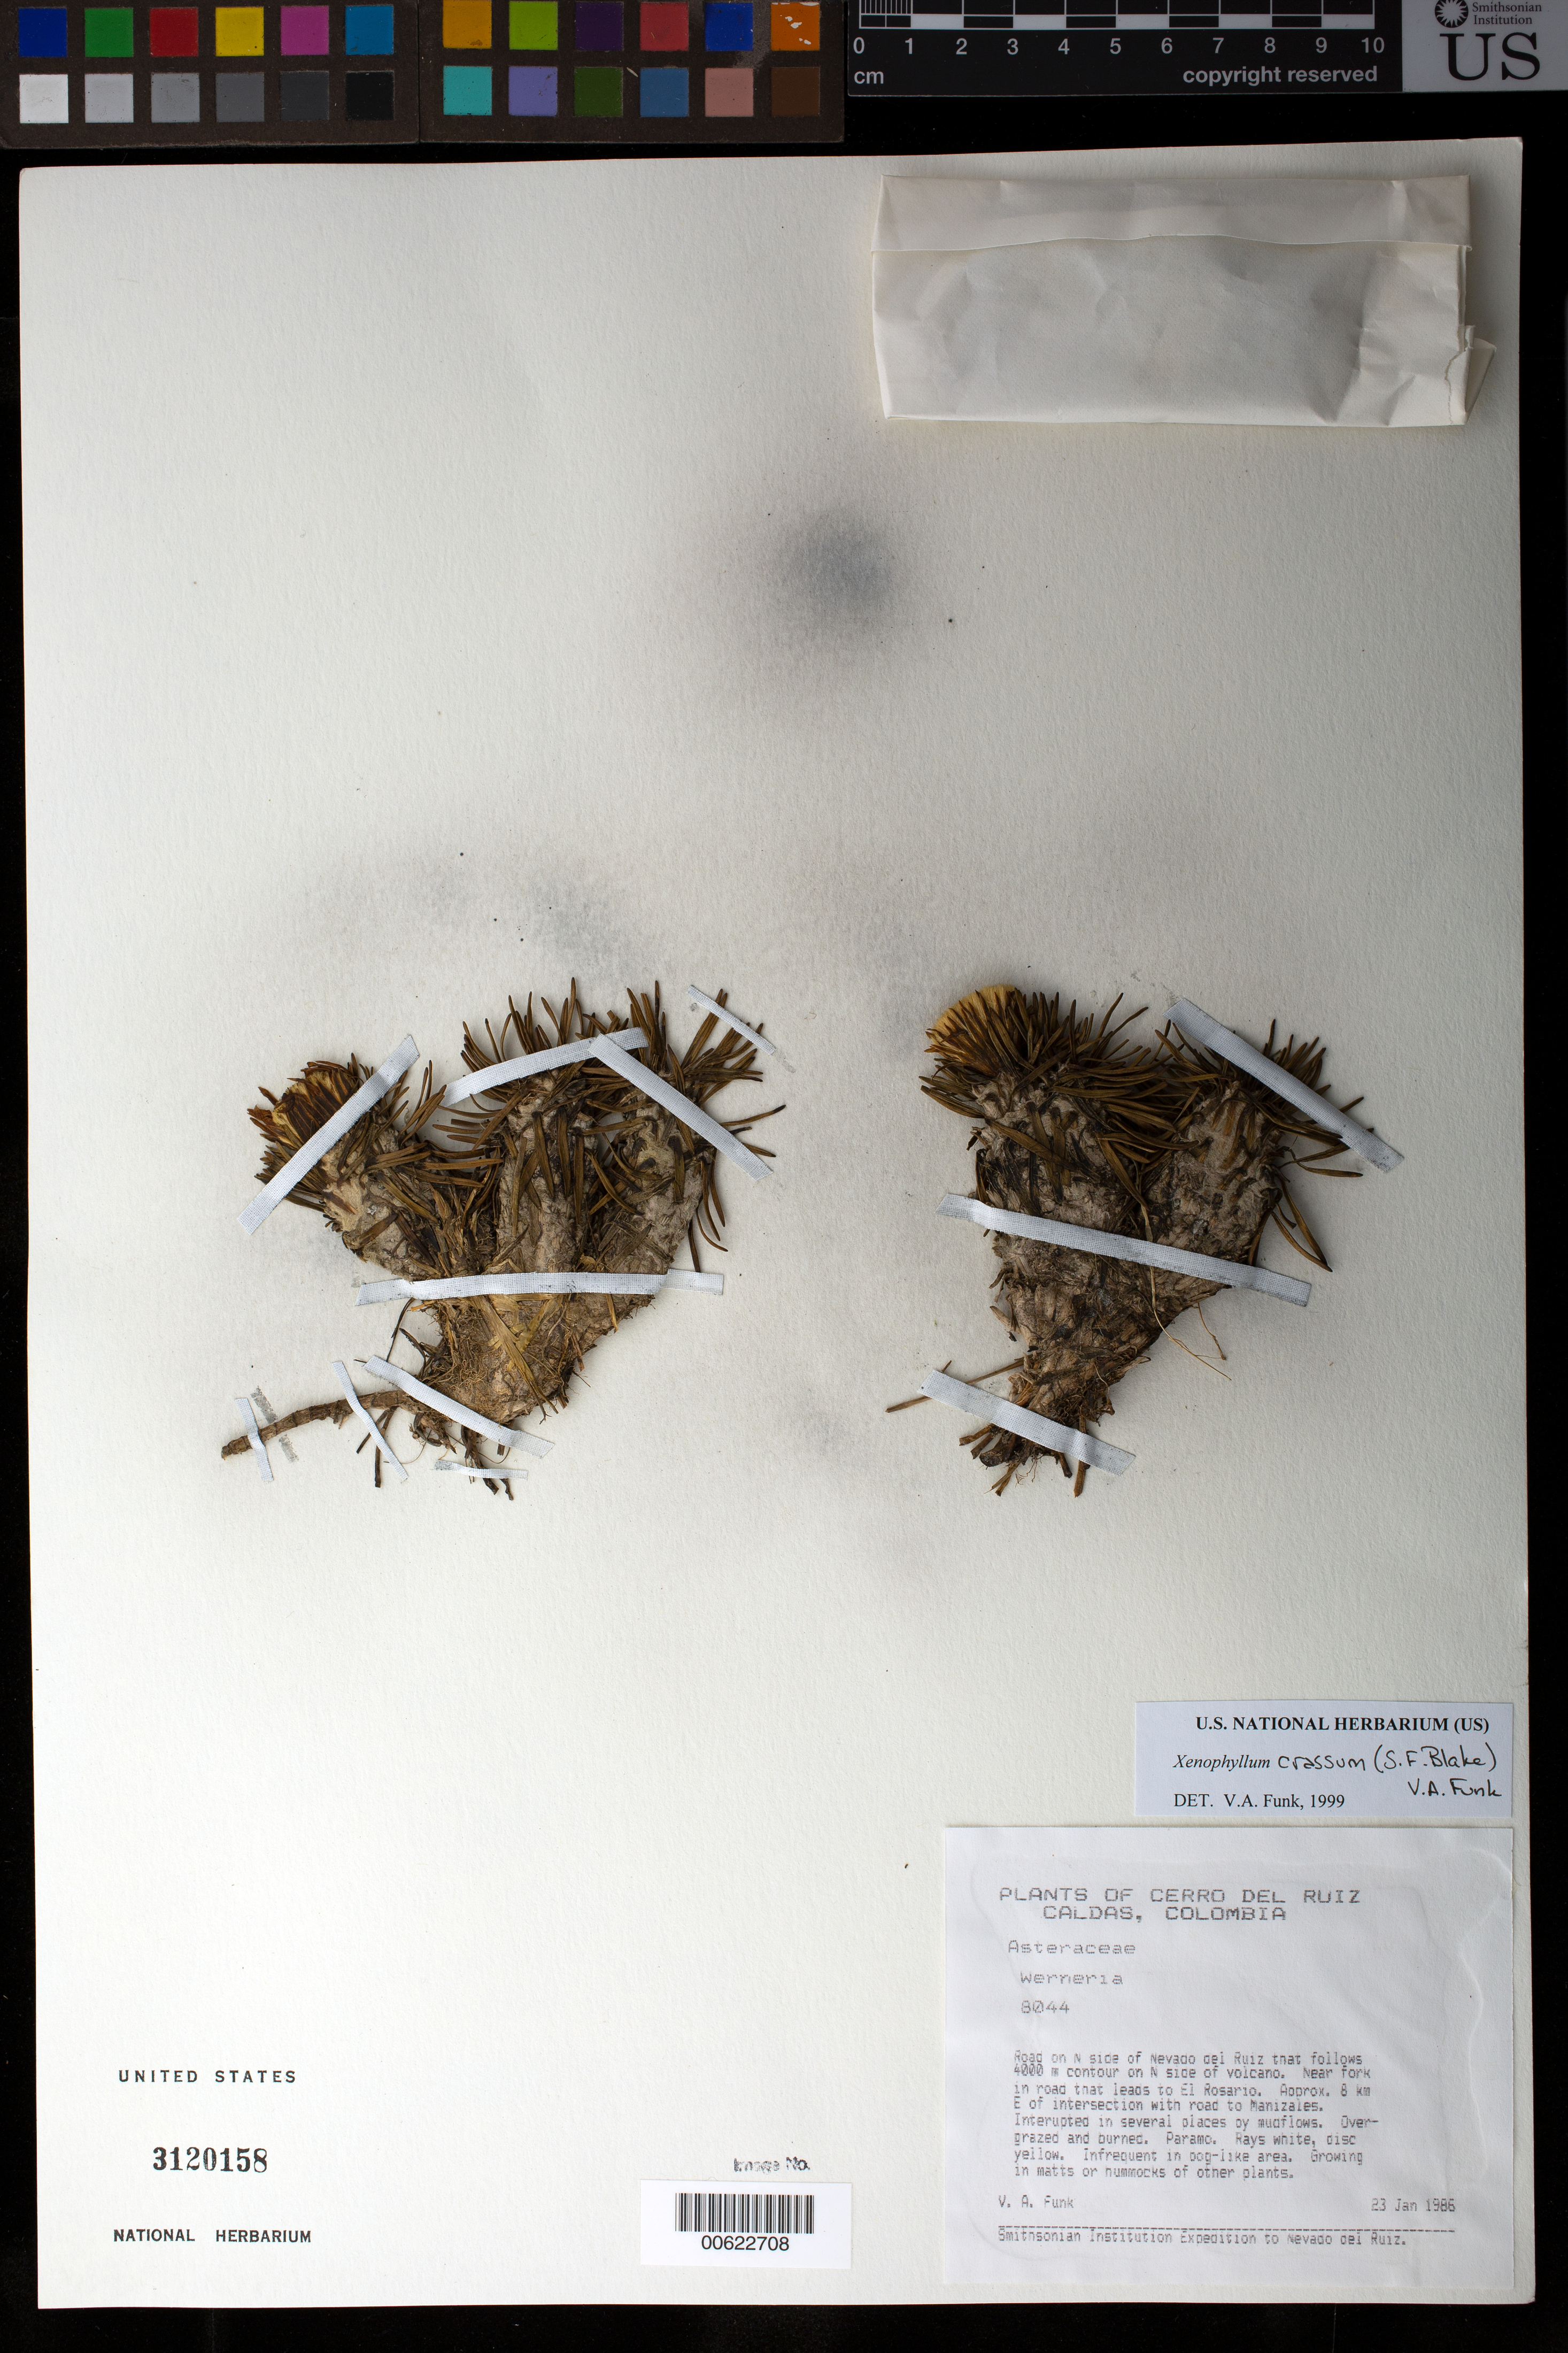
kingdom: Plantae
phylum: Tracheophyta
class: Magnoliopsida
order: Asterales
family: Asteraceae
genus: Xenophyllum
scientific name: Xenophyllum crassum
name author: (S.F. Blake) V.A. Funk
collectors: V. Funk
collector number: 8044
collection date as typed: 23-Jan-86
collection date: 1986-01-23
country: Colombia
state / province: Caldas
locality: Nevado del Ruiz, road on N side that follows 4000 m contour on N side of volcano, near fork in road that leads to El Rosario. Approx. 8 km E of intersection with road to Manizales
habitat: Frequent mudflows in road; overgrazed, burned paramo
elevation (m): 4000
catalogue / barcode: US 3120158